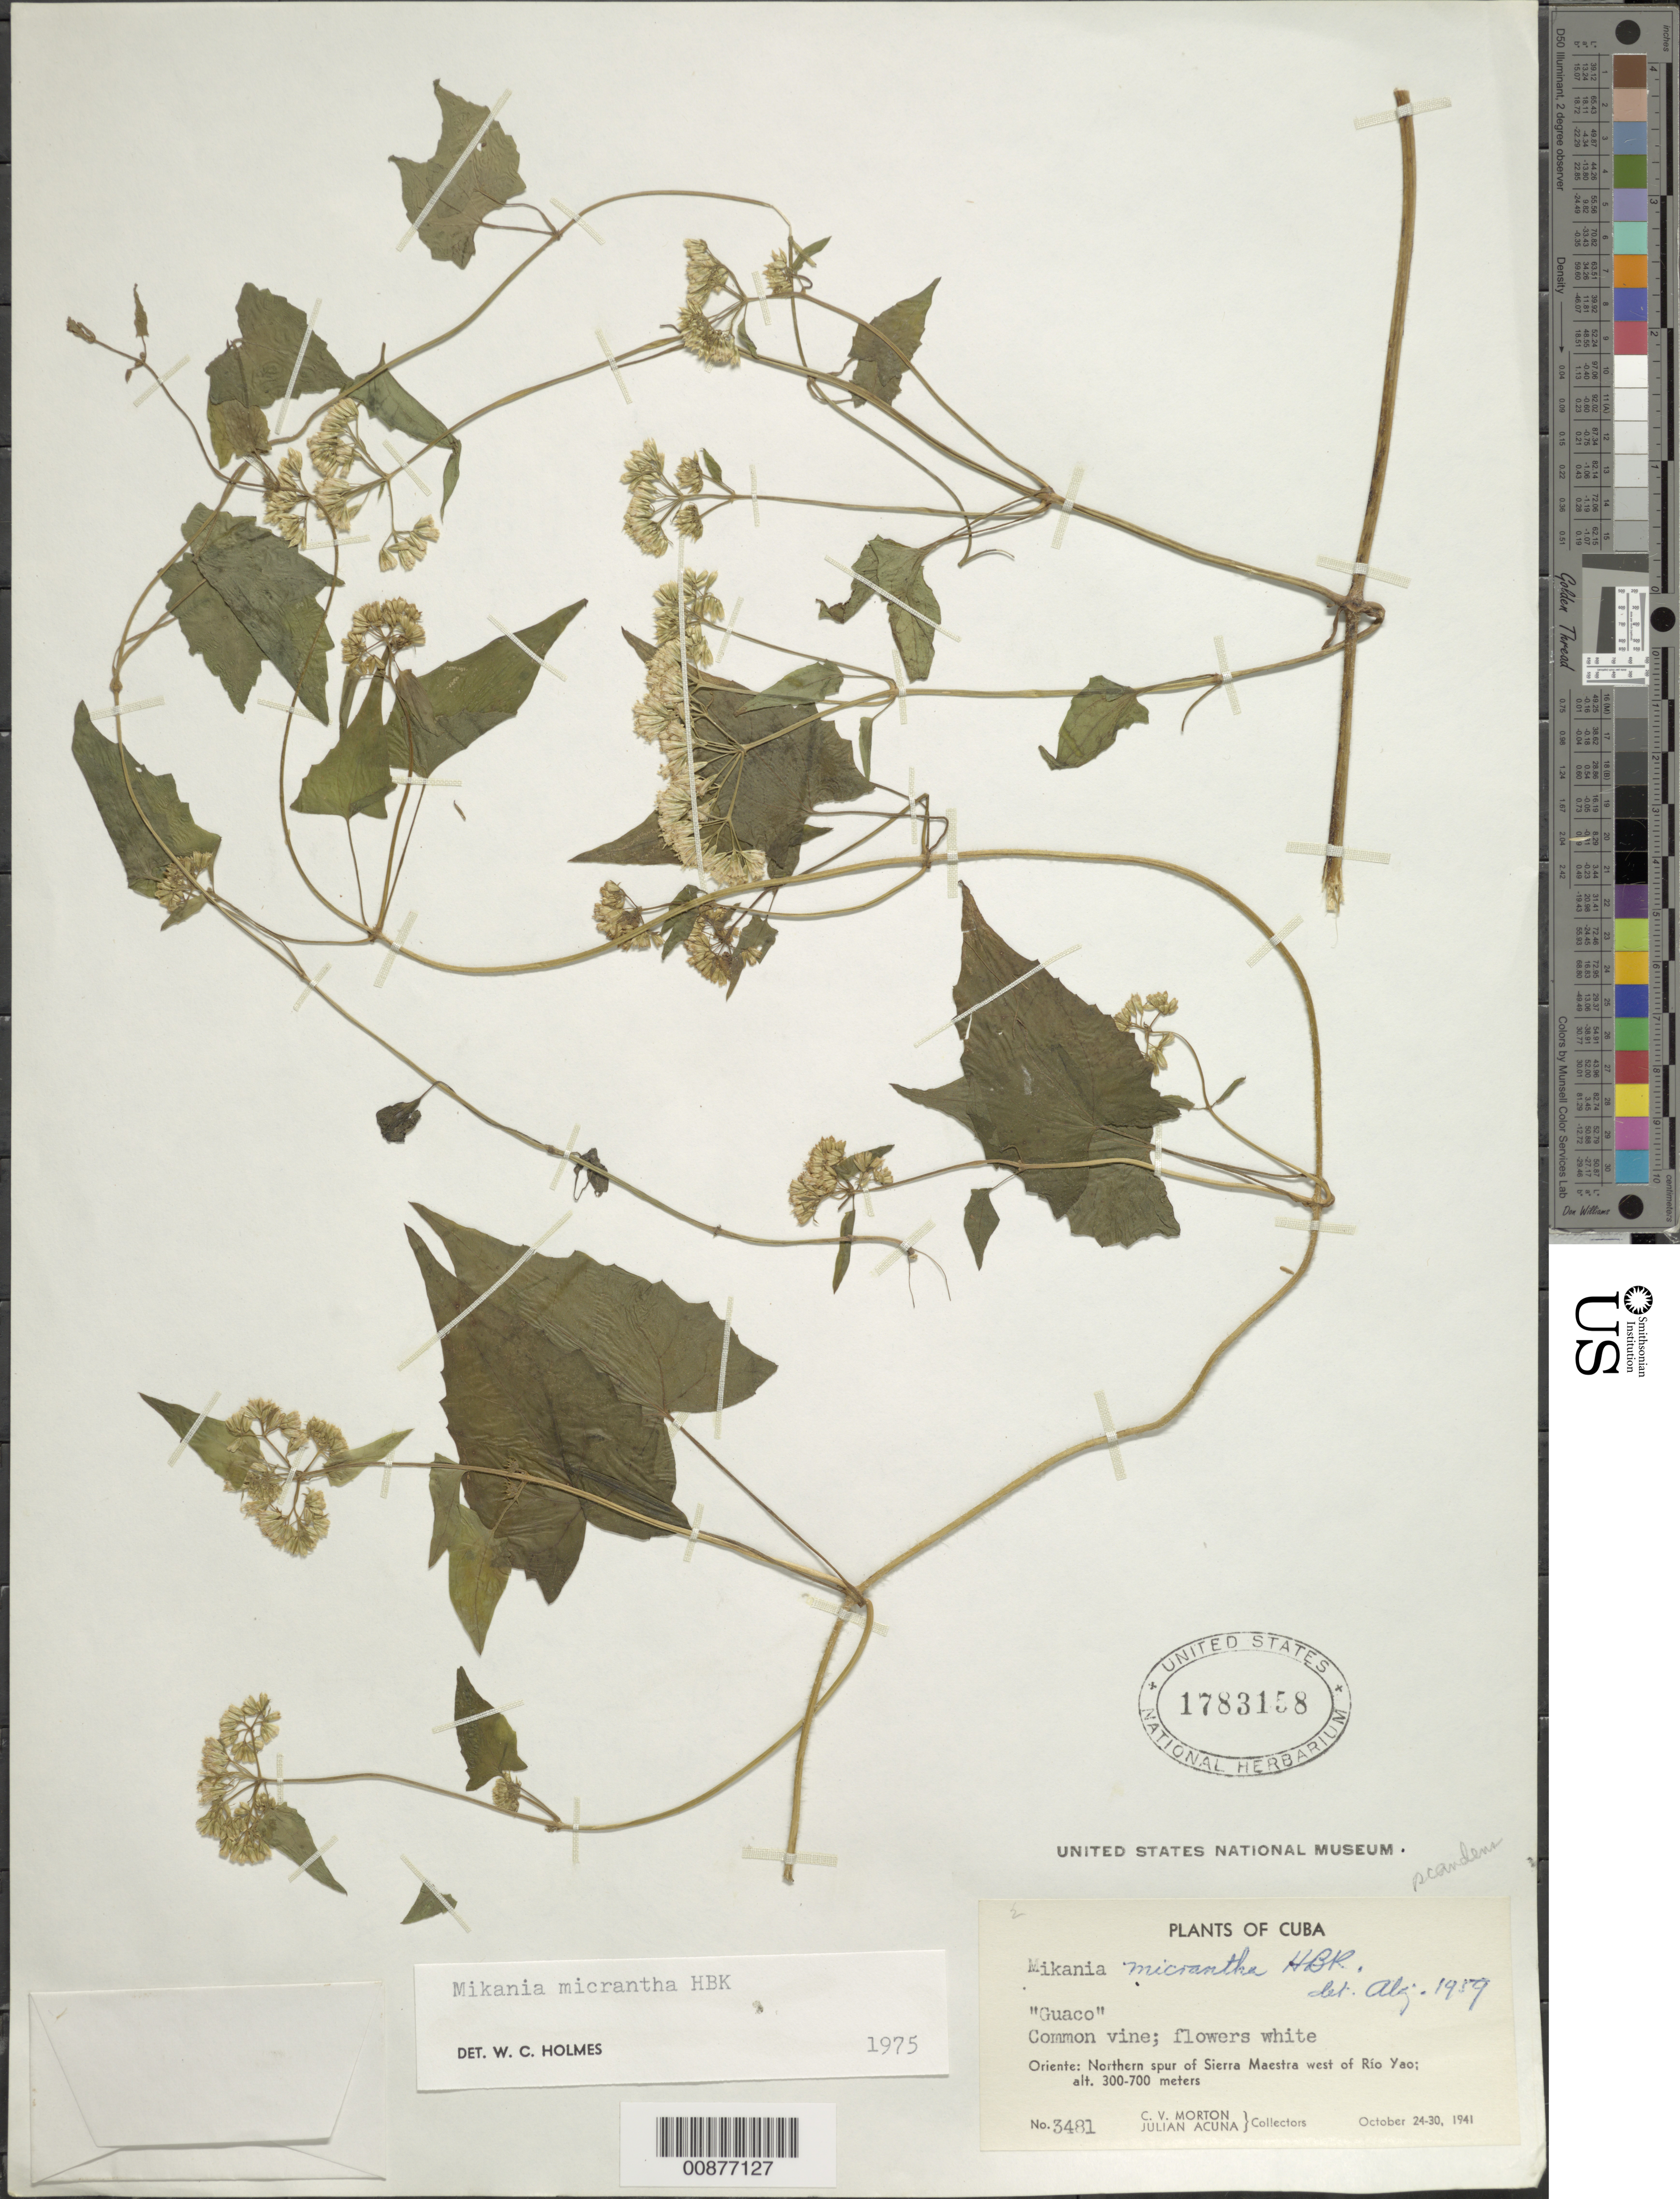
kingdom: Plantae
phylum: Tracheophyta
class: Magnoliopsida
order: Asterales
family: Asteraceae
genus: Mikania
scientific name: Mikania micrantha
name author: Kunth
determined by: Liogier, Alain H.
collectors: C. V. Morton & J. Acuña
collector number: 3481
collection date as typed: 24 Oct 1941 to 30 Oct 1941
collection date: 1941-10-24/1941-10-30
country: Cuba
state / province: Oriente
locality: Northern spur of Sierra maestra west of Rio Yao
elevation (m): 300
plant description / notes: Common name: Guaco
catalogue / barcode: US 1783158